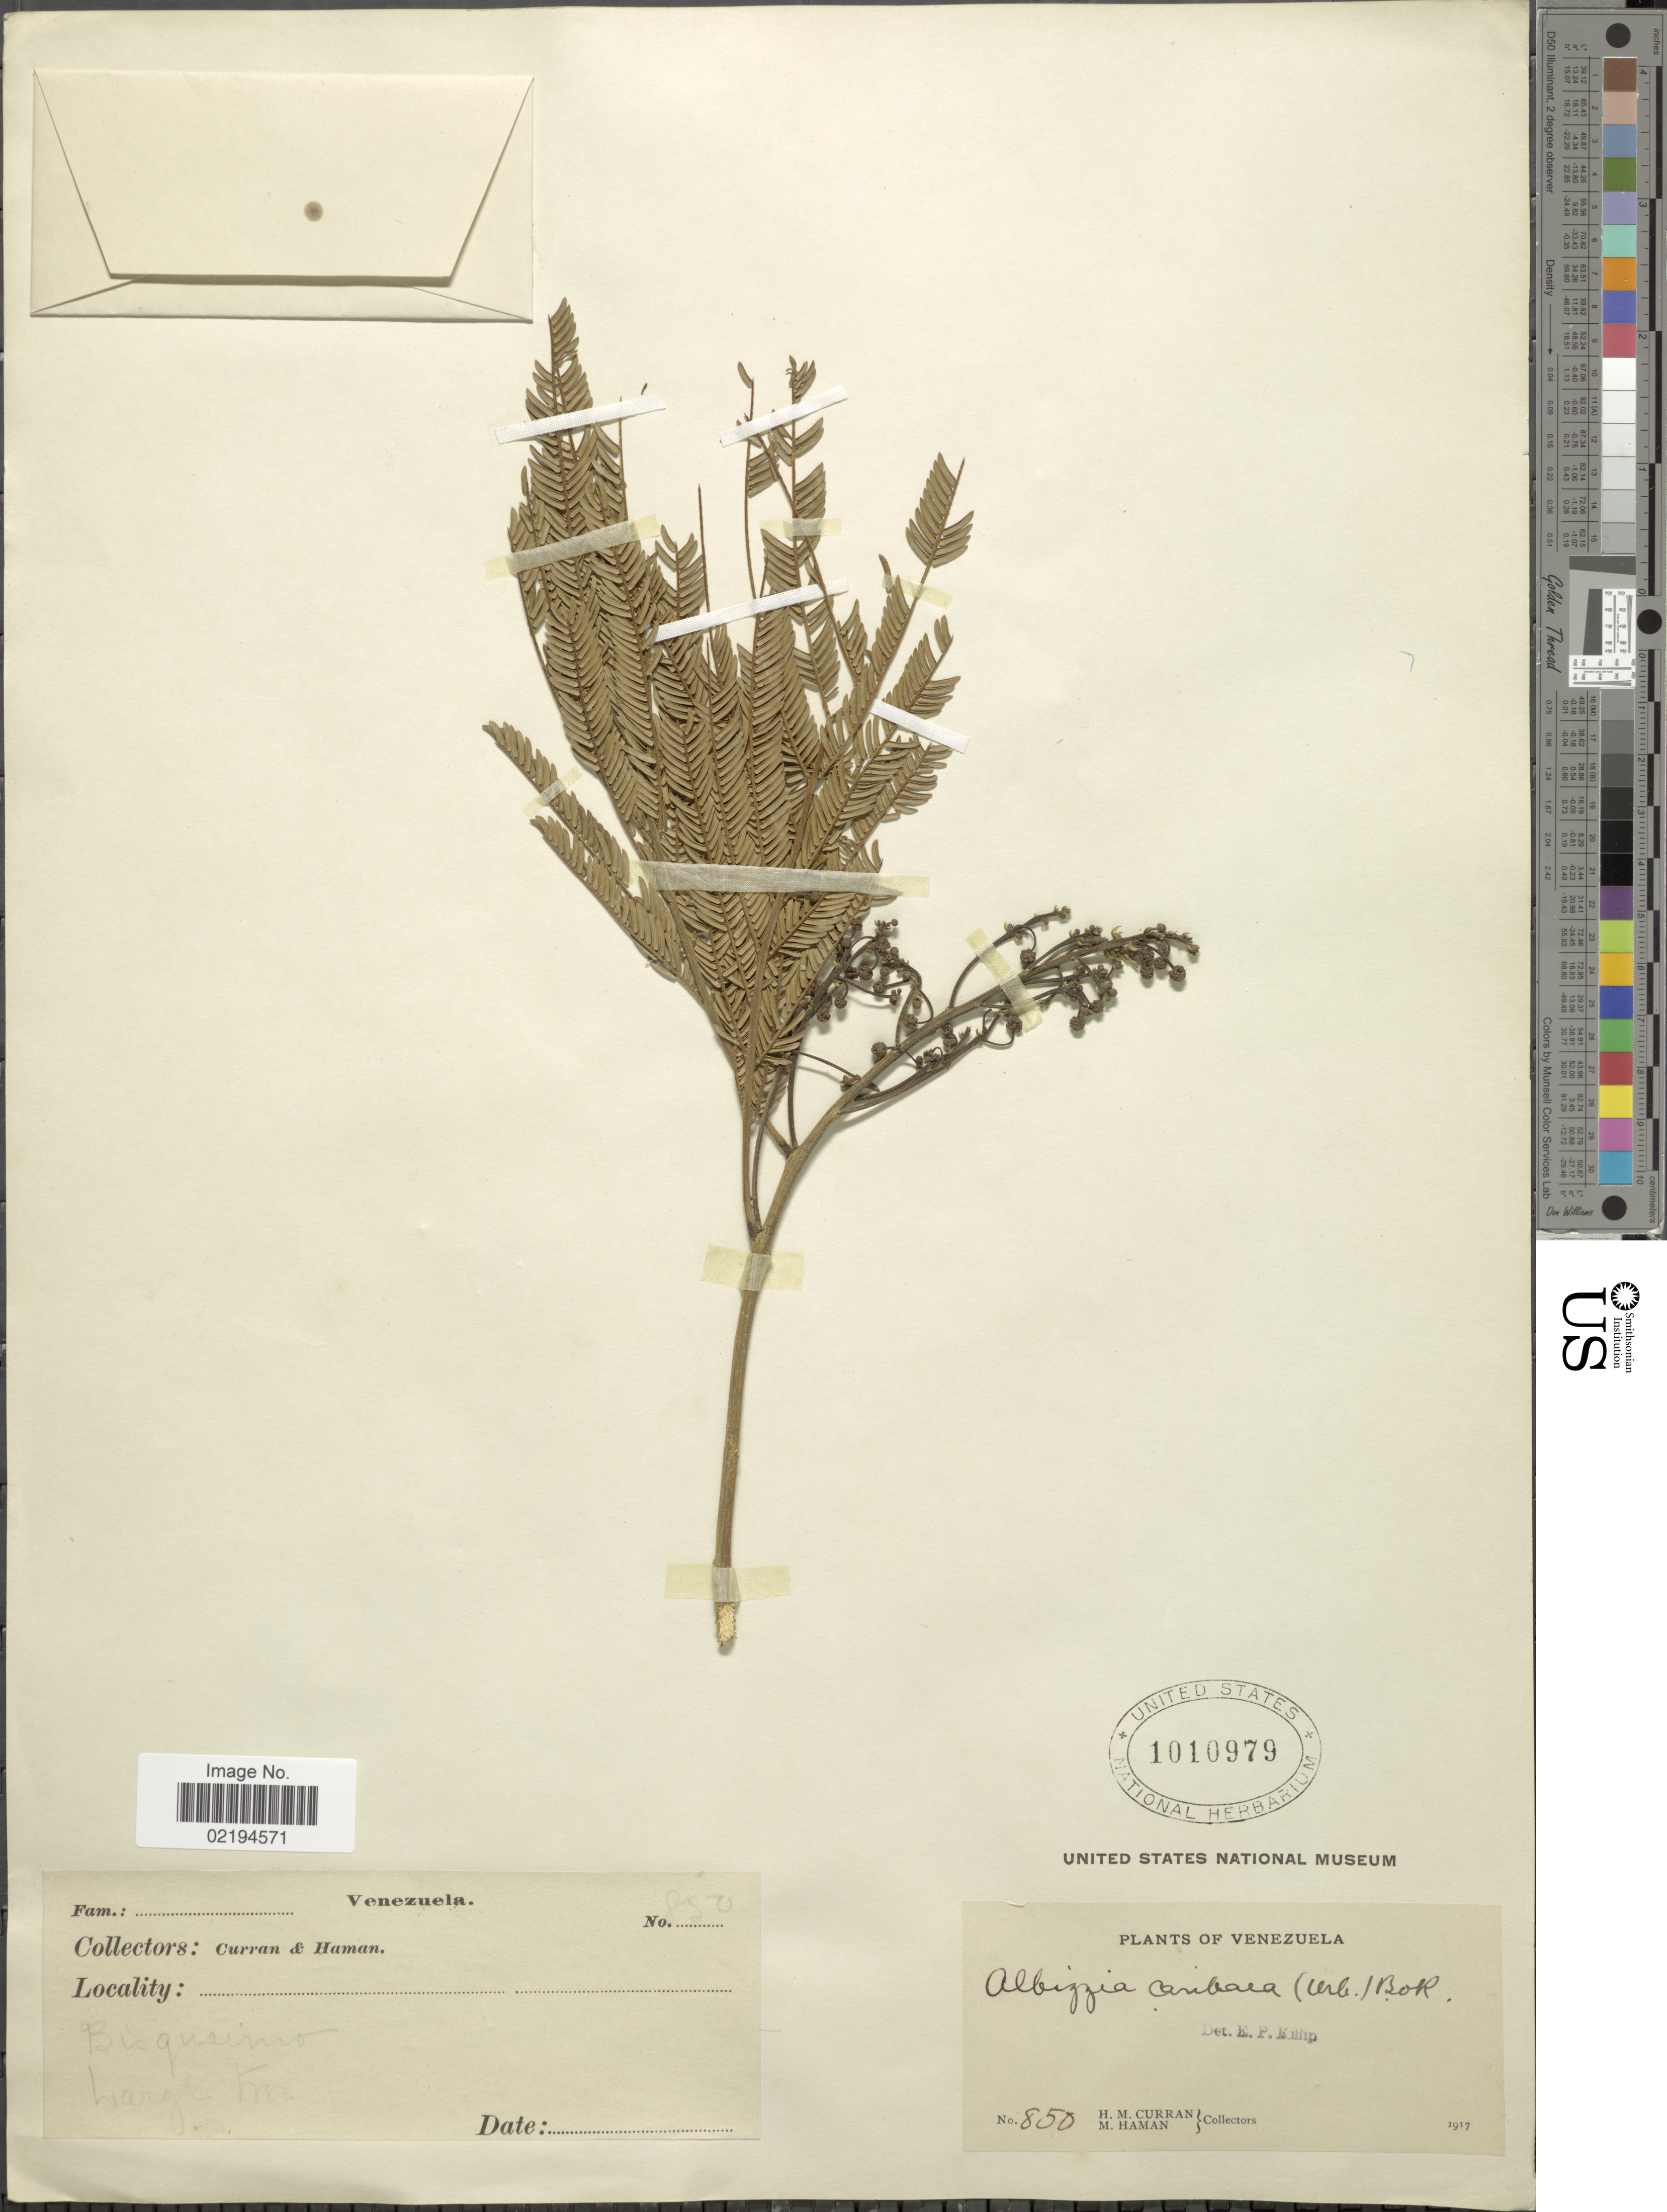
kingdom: Plantae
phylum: Tracheophyta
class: Magnoliopsida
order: Fabales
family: Fabaceae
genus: Pseudalbizzia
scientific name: Pseudalbizzia niopoides var. niopoides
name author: (Spruce ex Benth.) Koenen & Duno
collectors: H. M. Curran & M. Haman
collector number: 850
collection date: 1917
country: Venezuela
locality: Bisqisonio. [interpreted]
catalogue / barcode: US 1010979